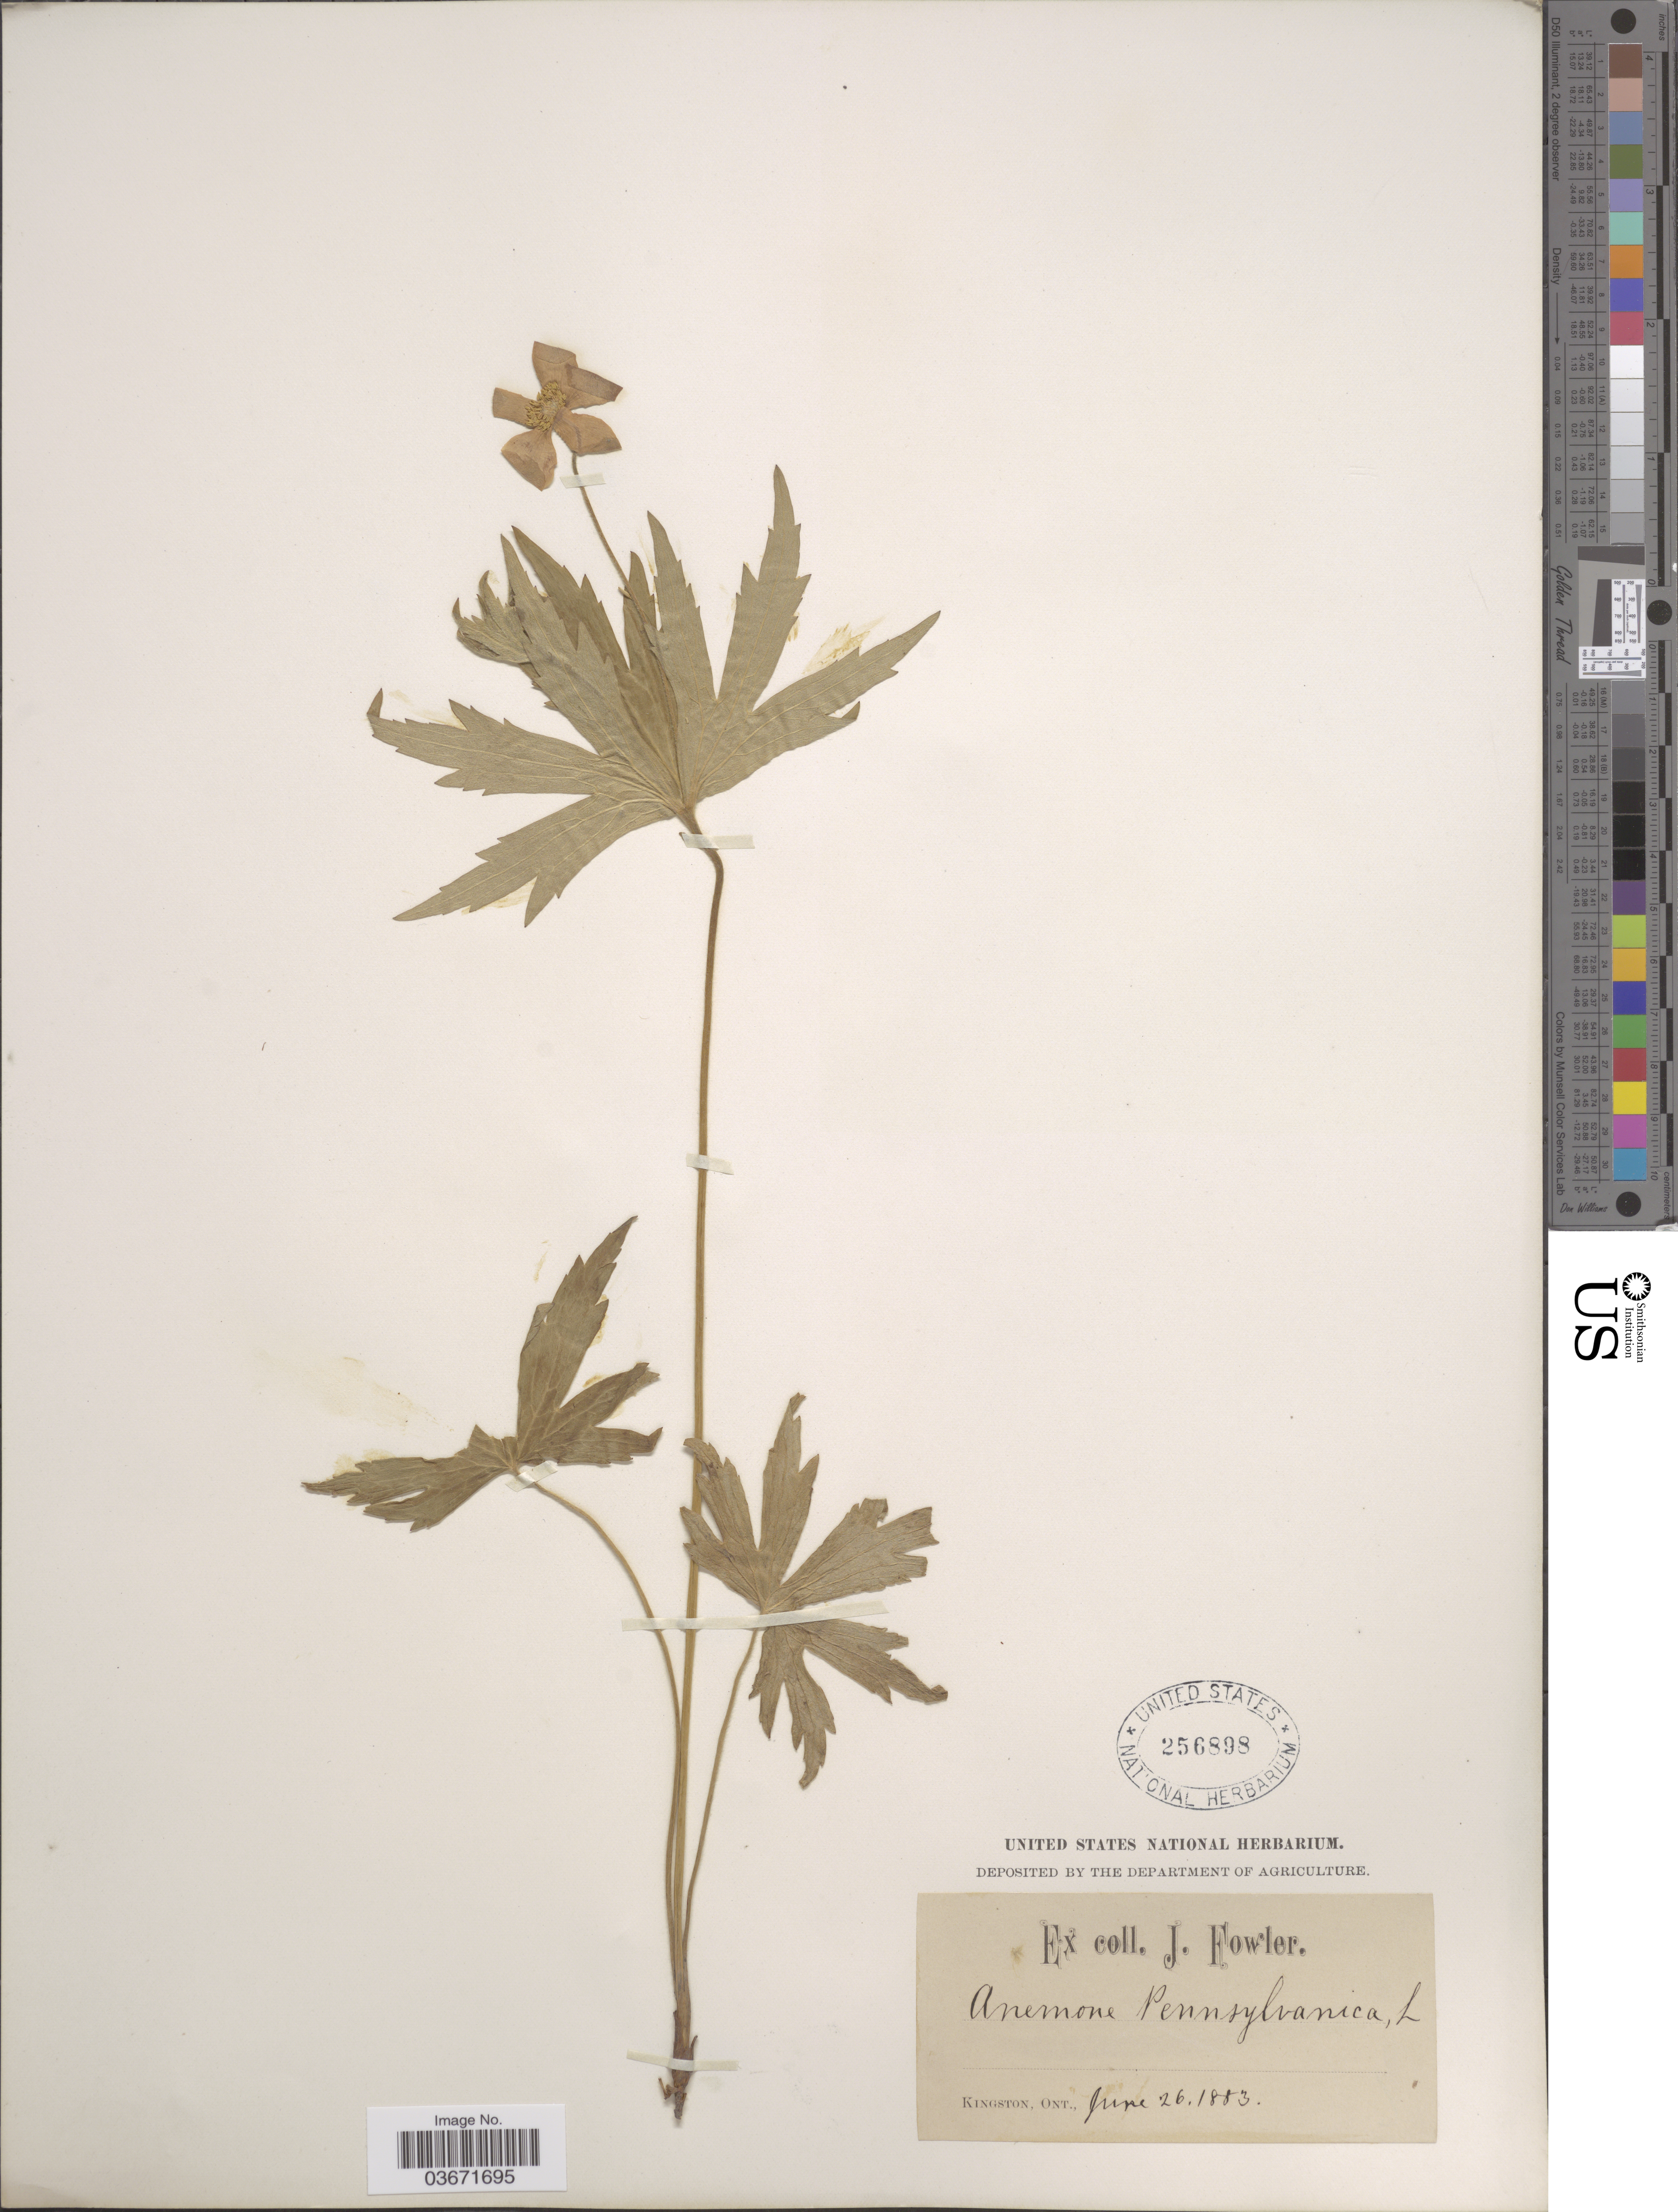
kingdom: Plantae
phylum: Tracheophyta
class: Magnoliopsida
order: Ranunculales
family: Ranunculaceae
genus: Anemone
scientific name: Anemone canadensis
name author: L.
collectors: J. Fowler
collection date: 1883-06-26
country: Canada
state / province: Ontario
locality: Kingston.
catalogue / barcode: US 256898